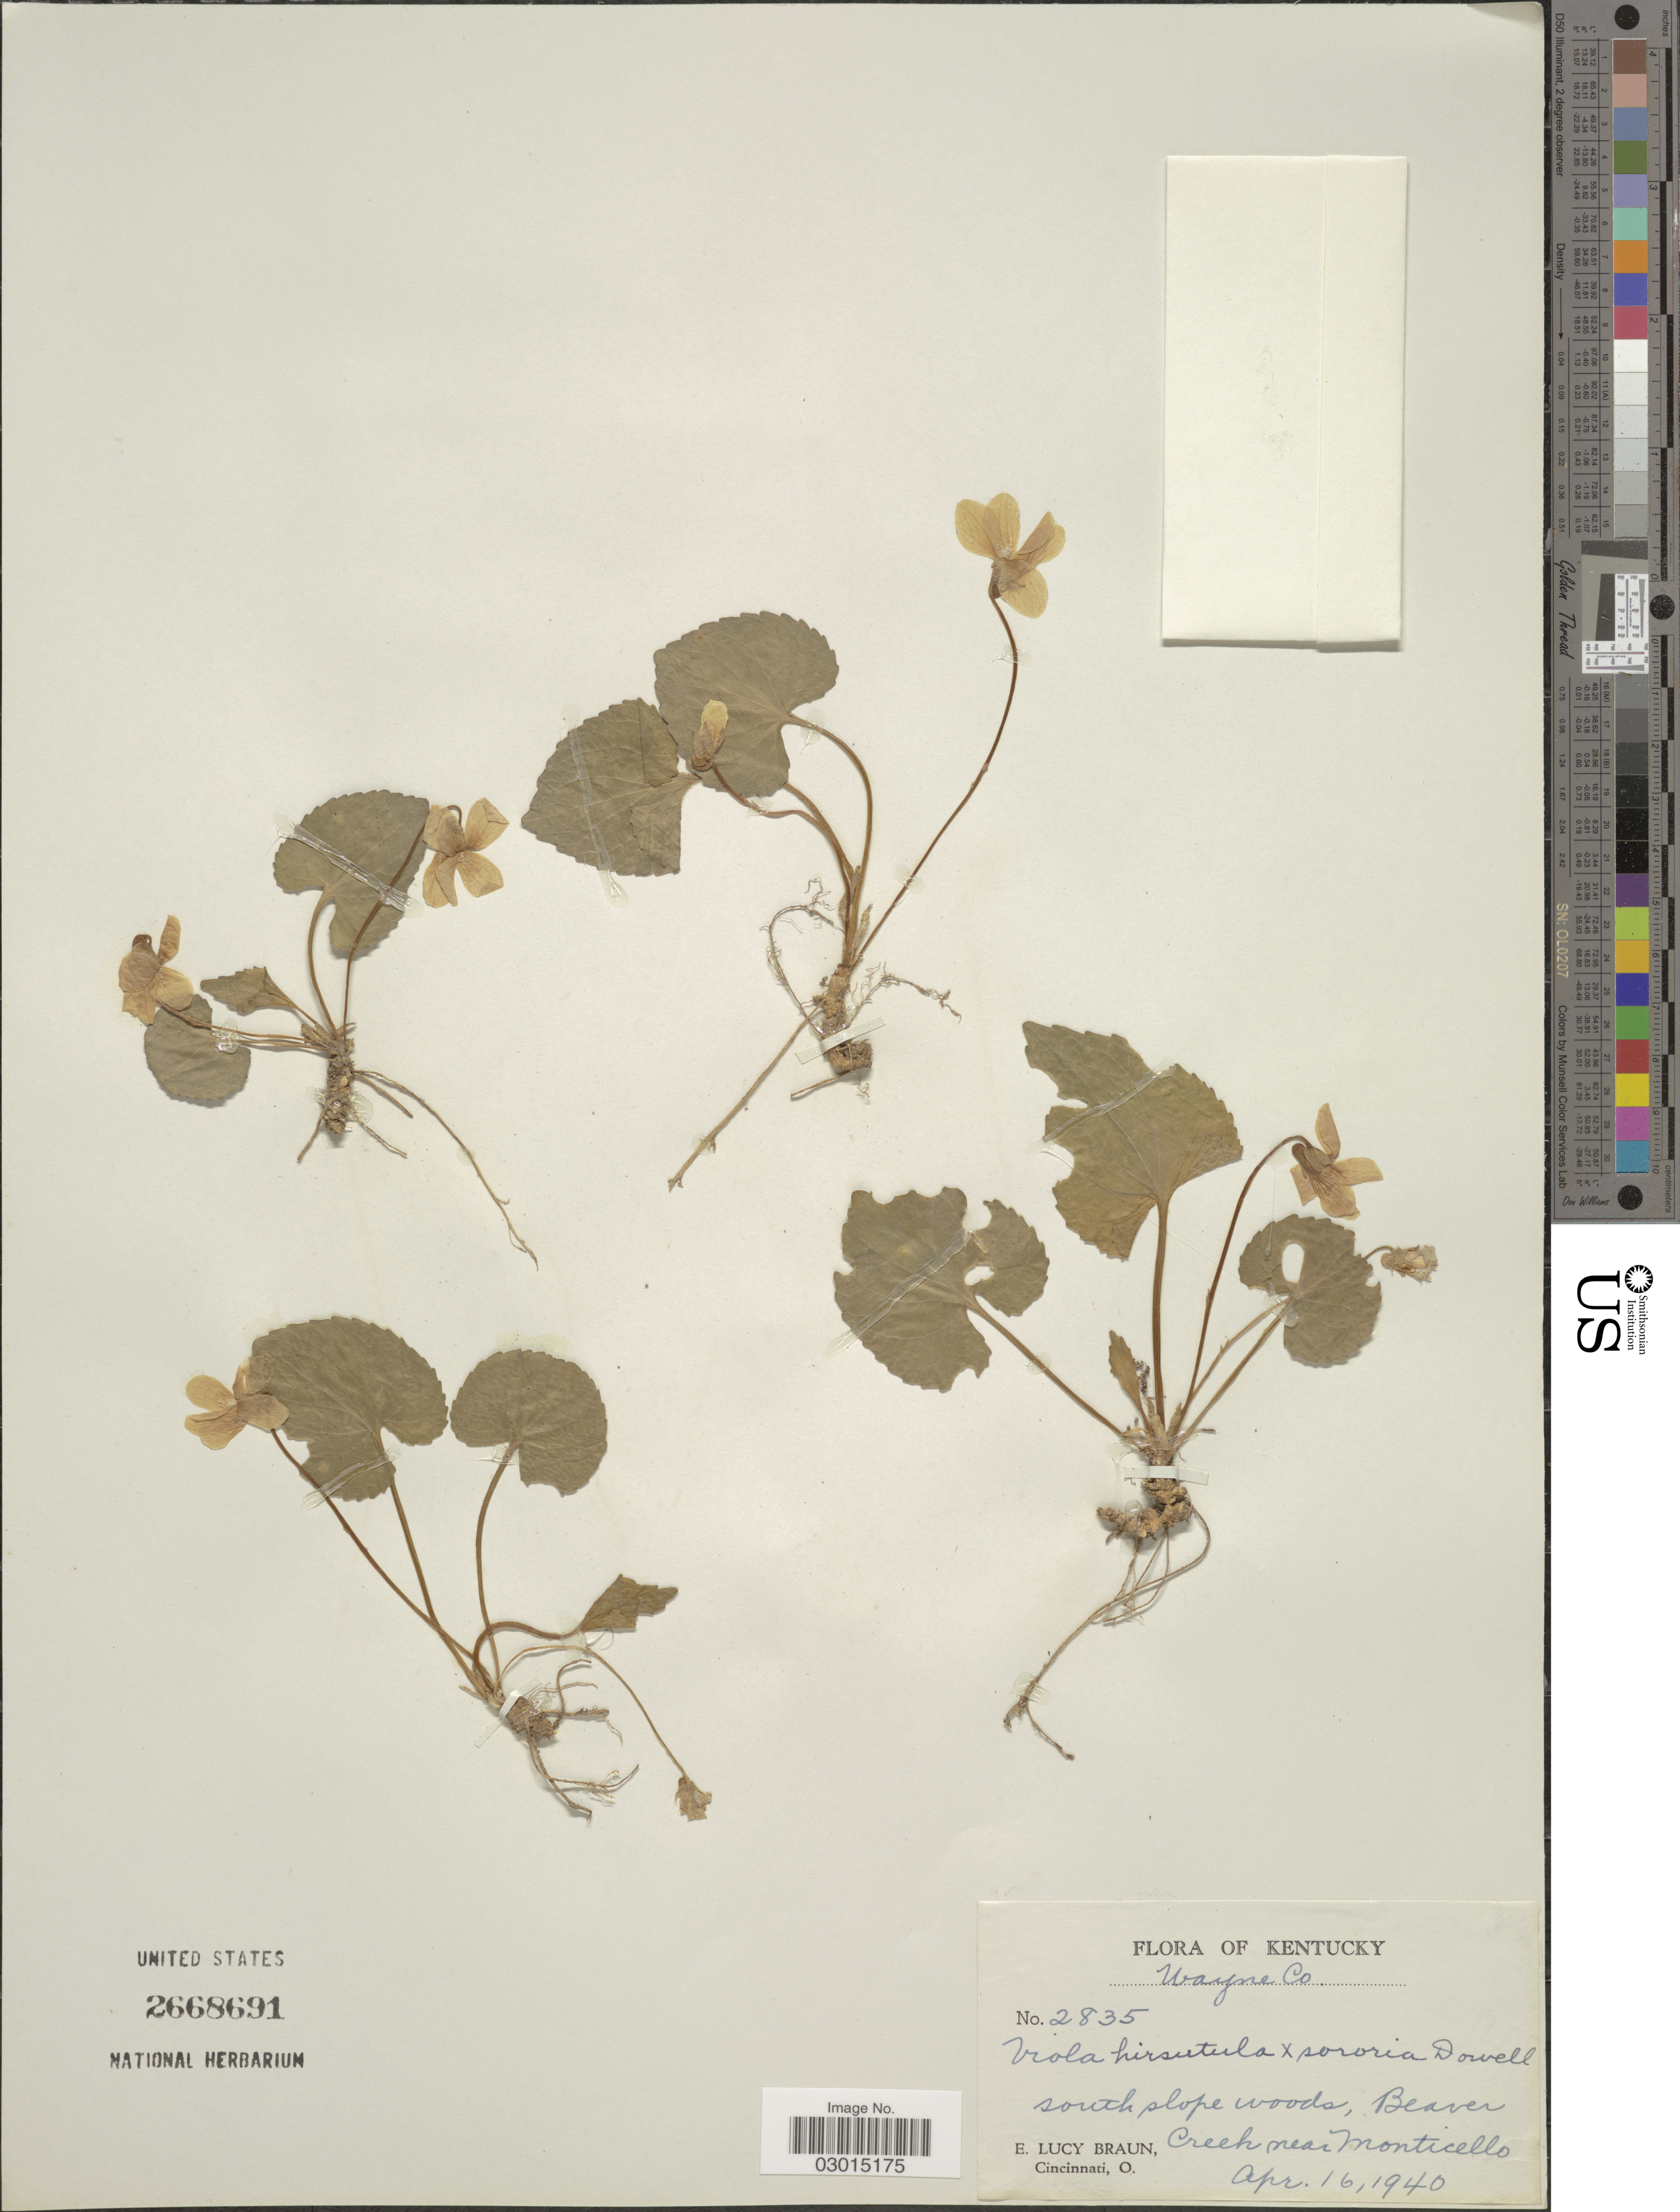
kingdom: Plantae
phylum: Tracheophyta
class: Magnoliopsida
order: Malpighiales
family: Violaceae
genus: Viola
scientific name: Viola hirsutula x V. sororia Willd.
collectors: E. L. Braun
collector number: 2835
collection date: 1940-04-16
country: United States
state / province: Kentucky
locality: Wayne Co. South slope woods, Beaver Creek near Monticello.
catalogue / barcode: US 2668691